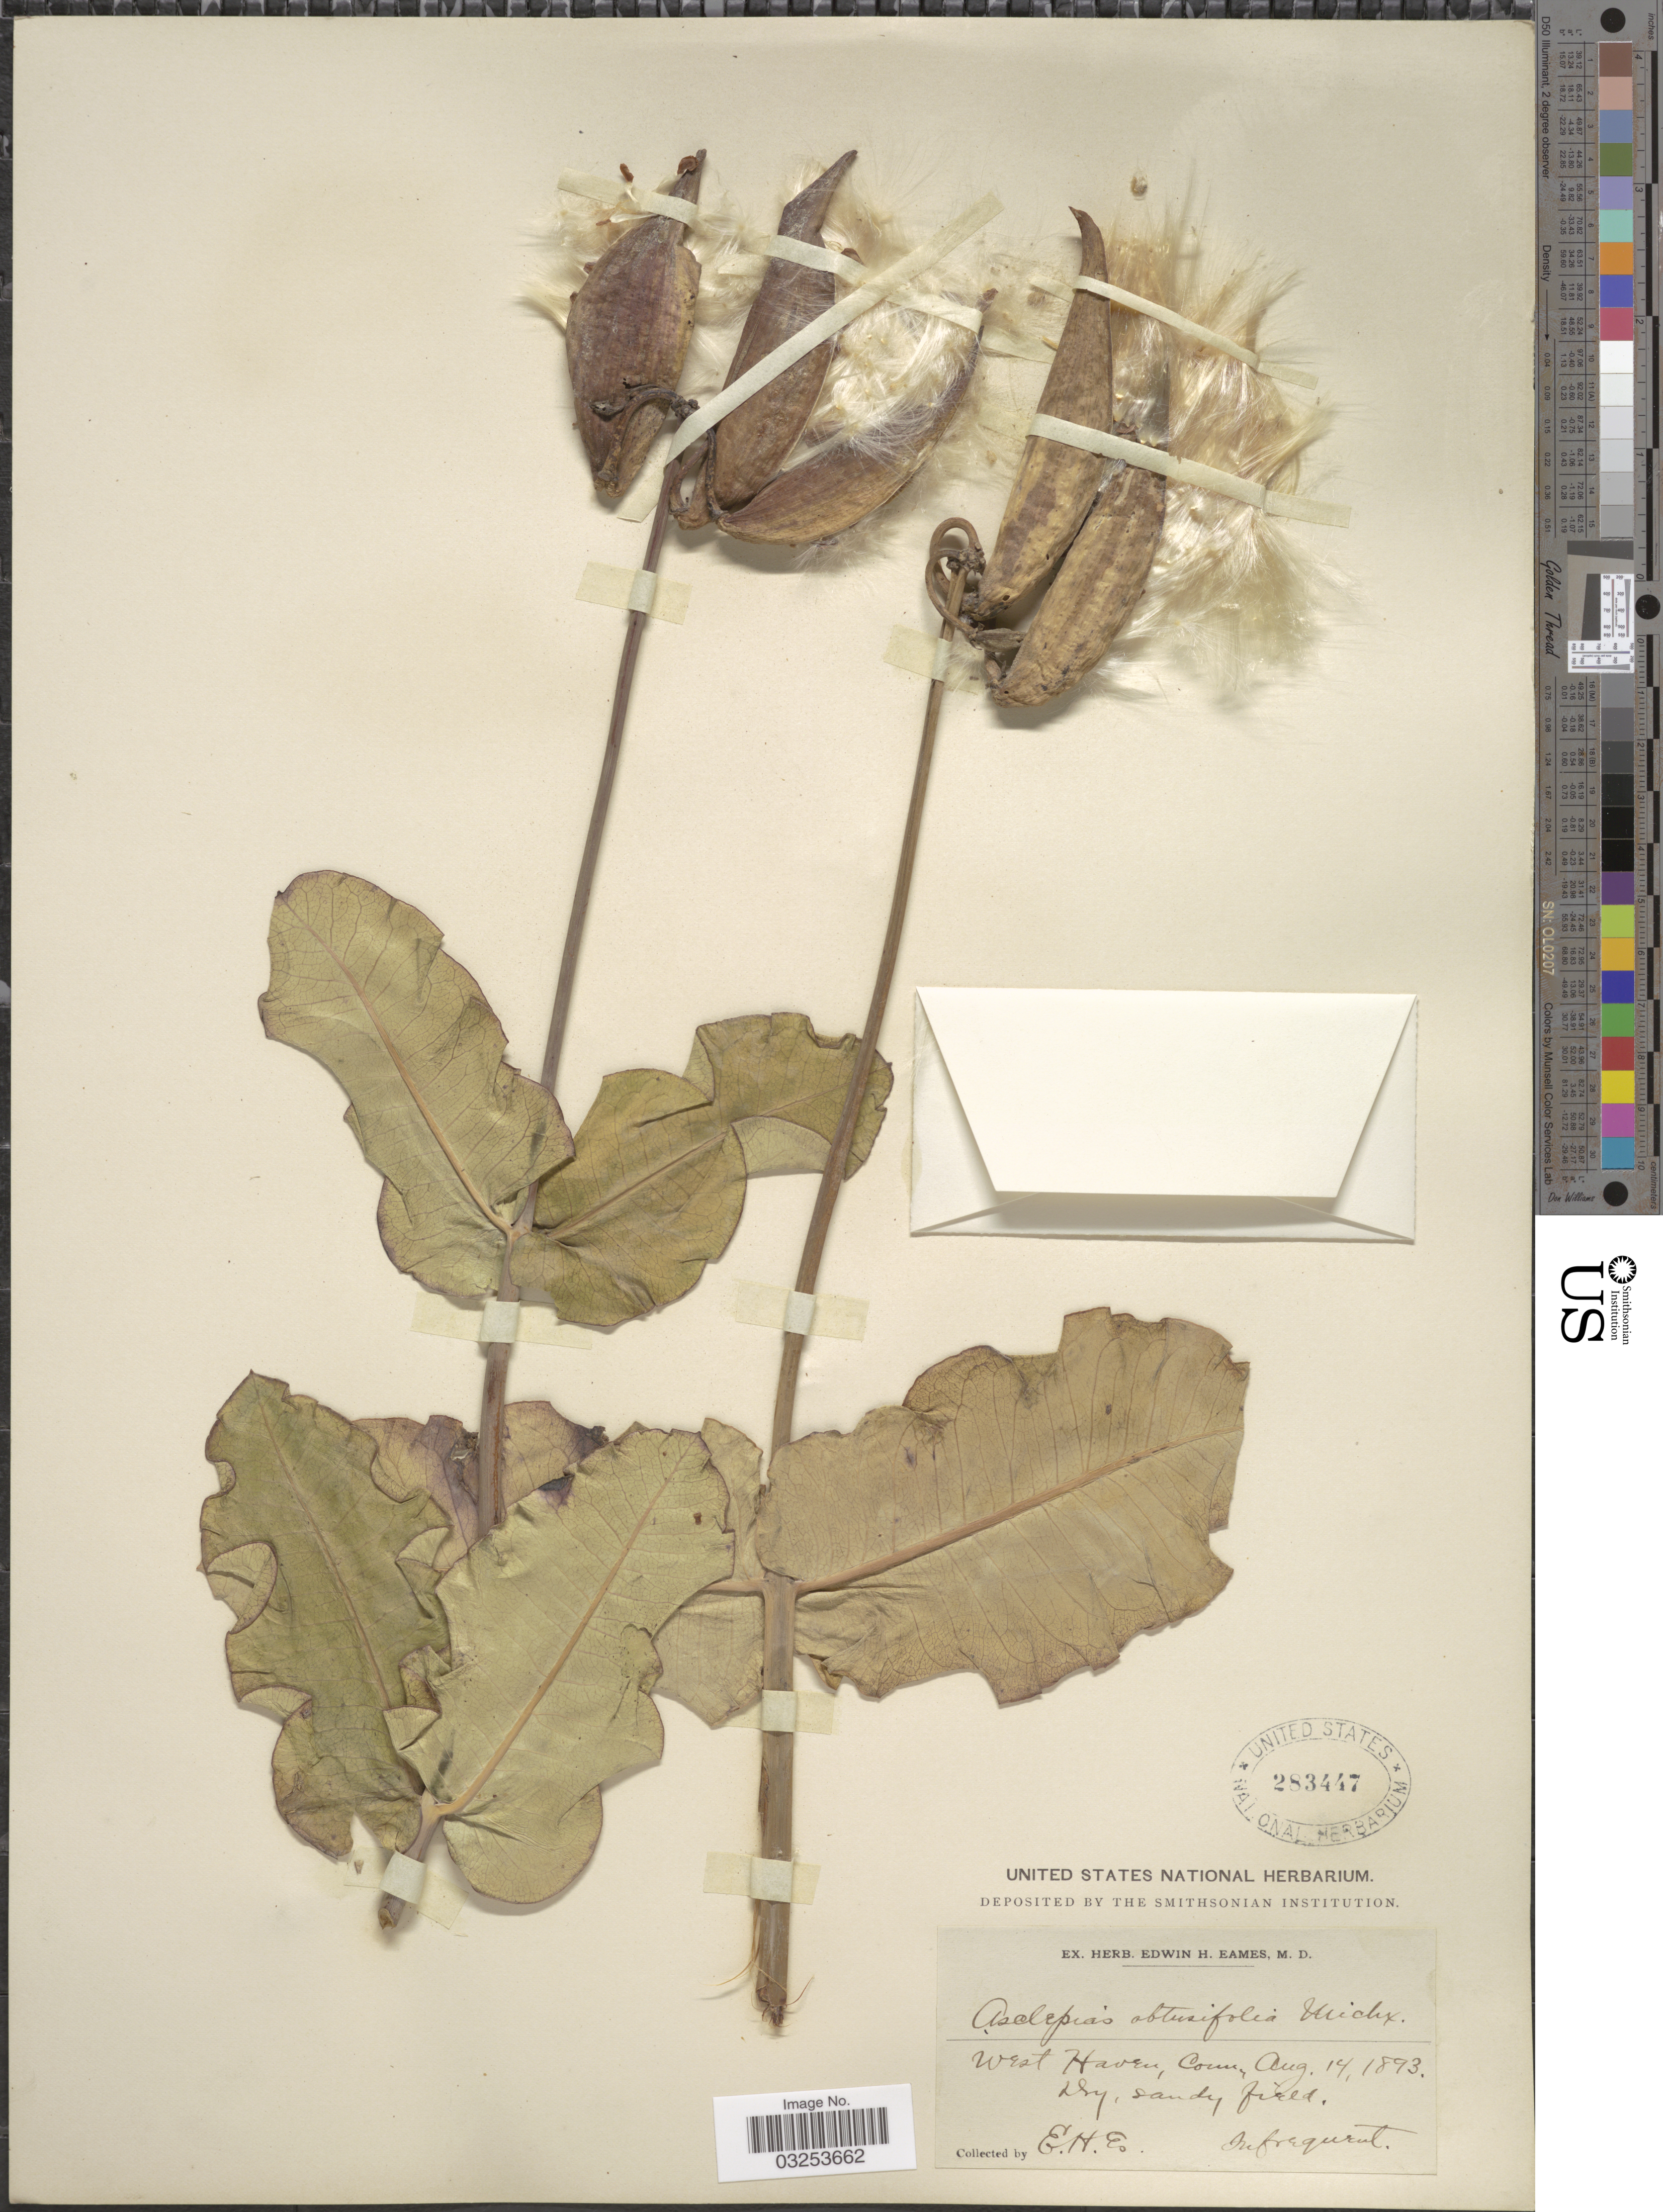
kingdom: Plantae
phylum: Tracheophyta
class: Magnoliopsida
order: Gentianales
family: Apocynaceae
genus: Asclepias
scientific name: Asclepias amplexicaulis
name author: J. Small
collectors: E. H. Eames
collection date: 1893-08-14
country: United States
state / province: Connecticut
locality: West Haven.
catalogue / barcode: US 283447